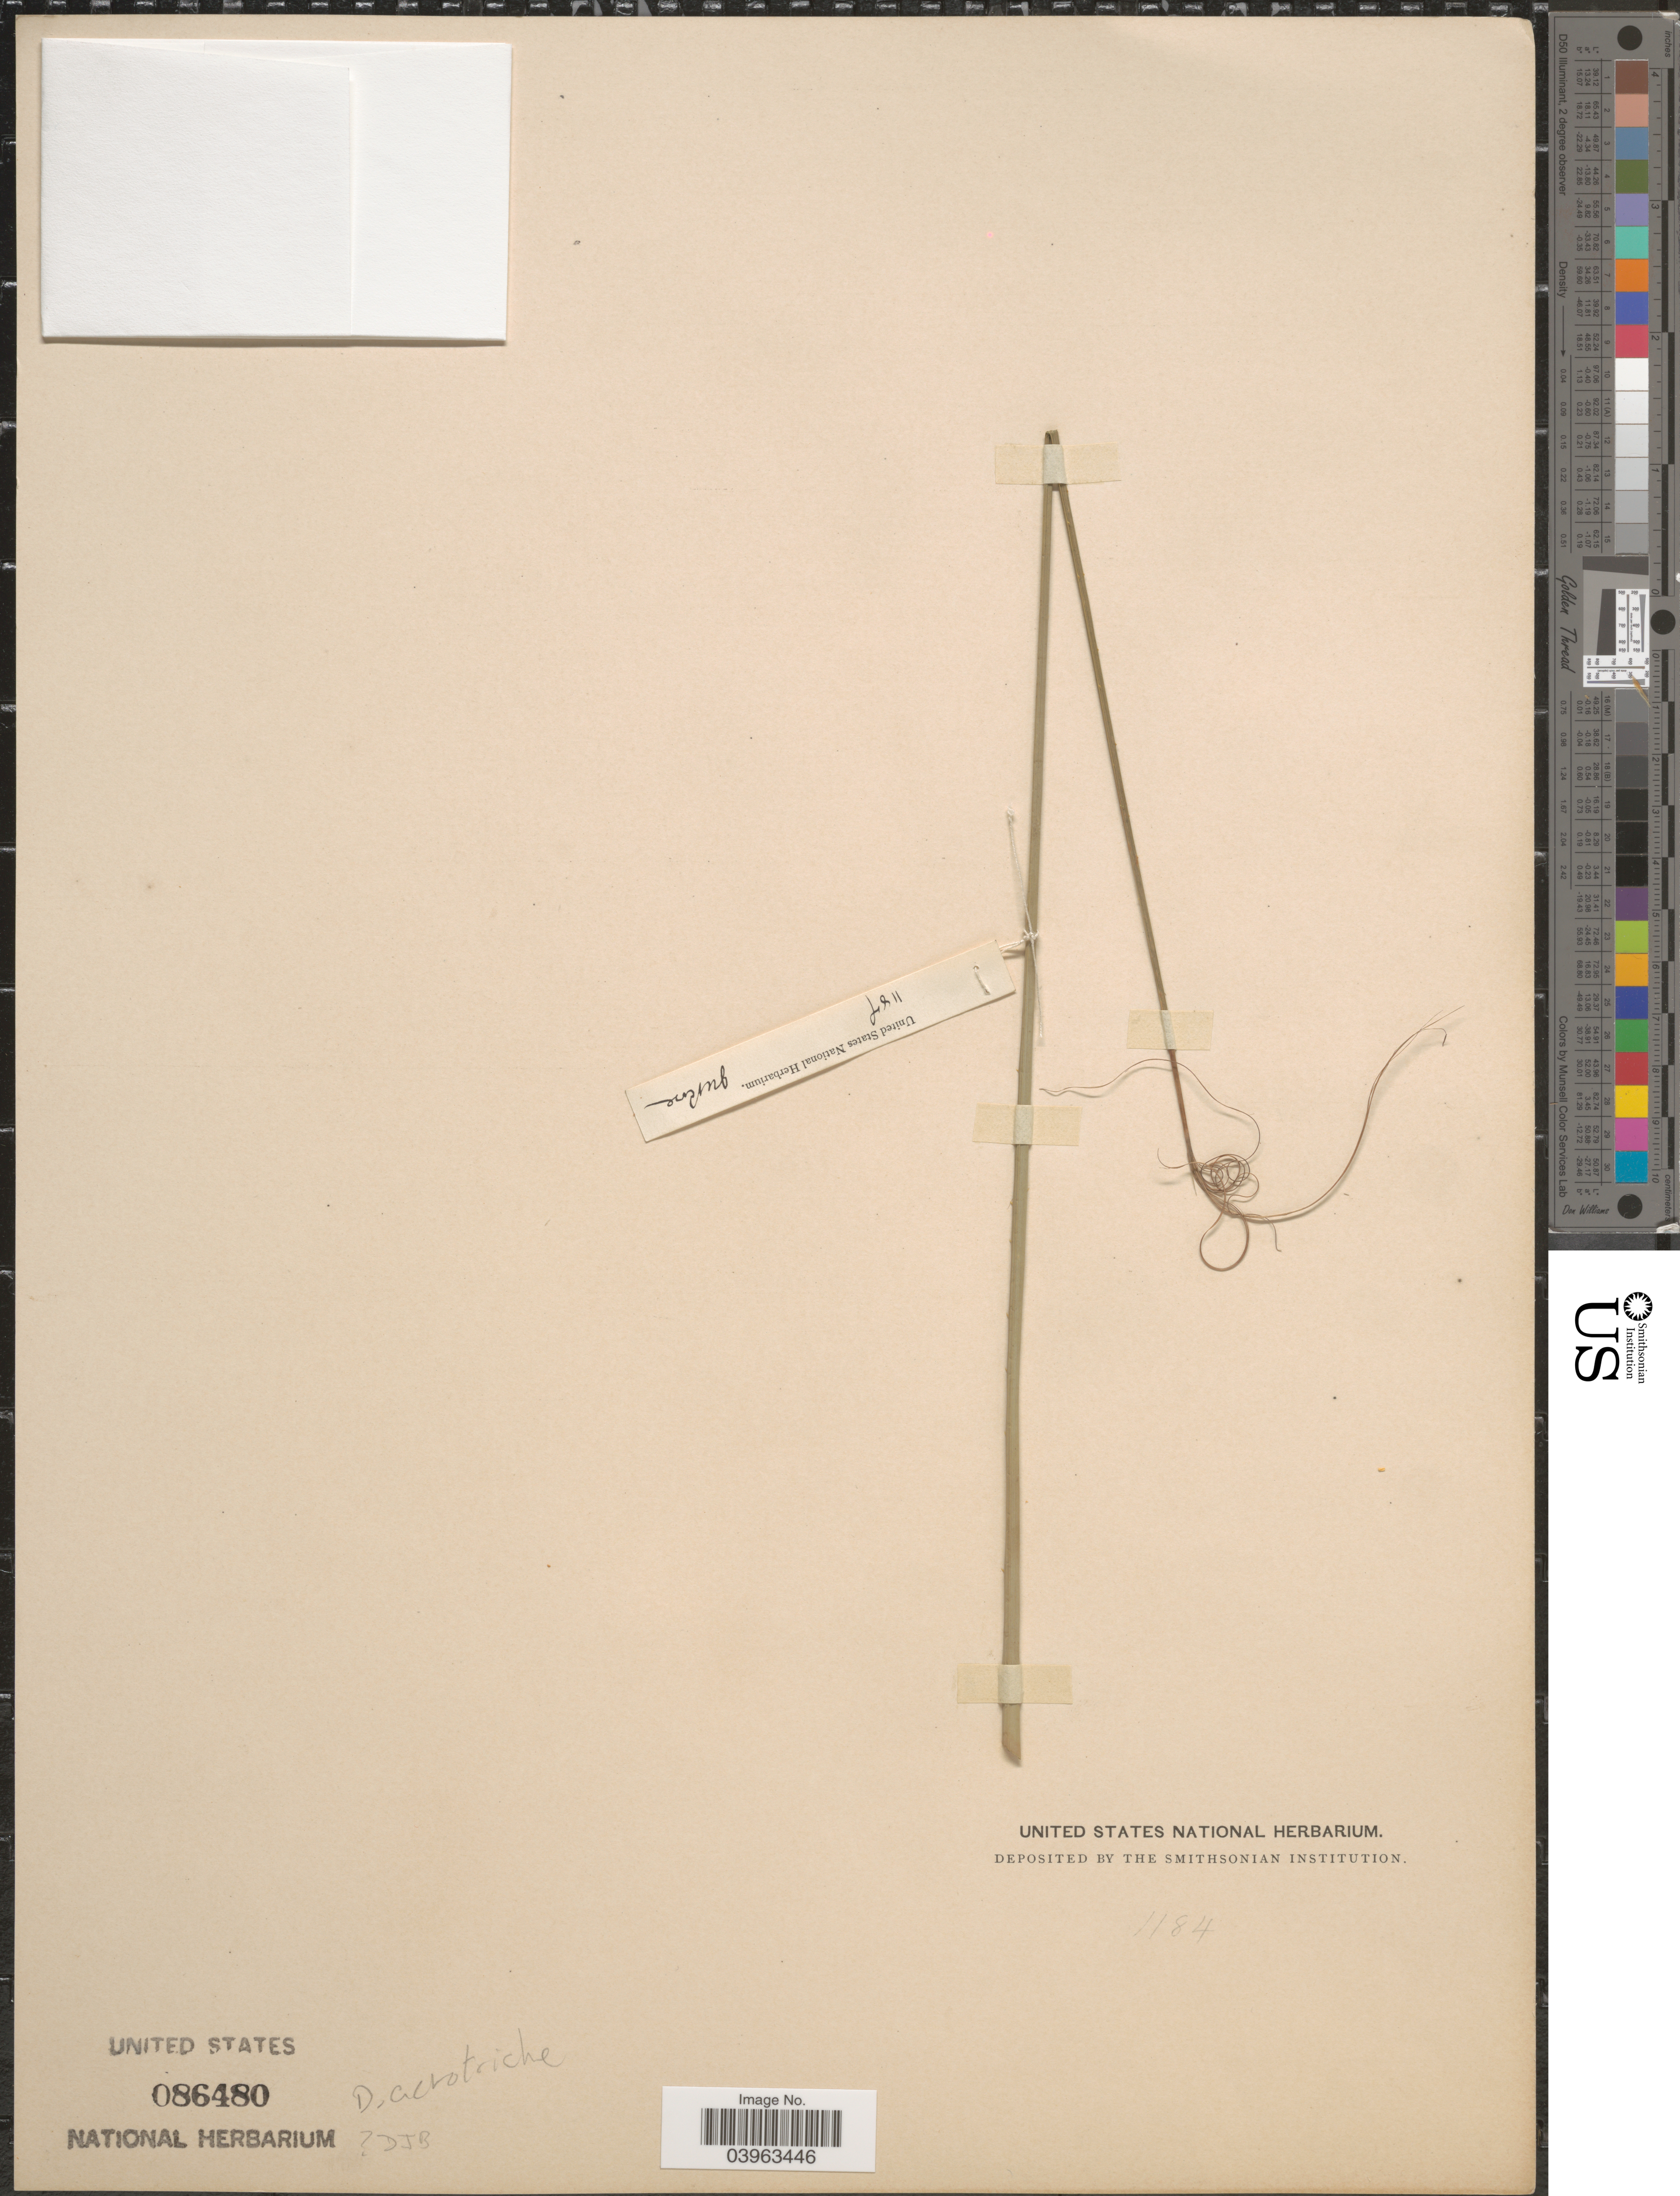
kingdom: Plantae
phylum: Tracheophyta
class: Liliopsida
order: Asparagales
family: Asparagaceae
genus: Dasylirion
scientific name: Dasylirion acrotrichum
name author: (Schiede) Zucc.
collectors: J. N. Rose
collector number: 1184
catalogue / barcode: US 86480